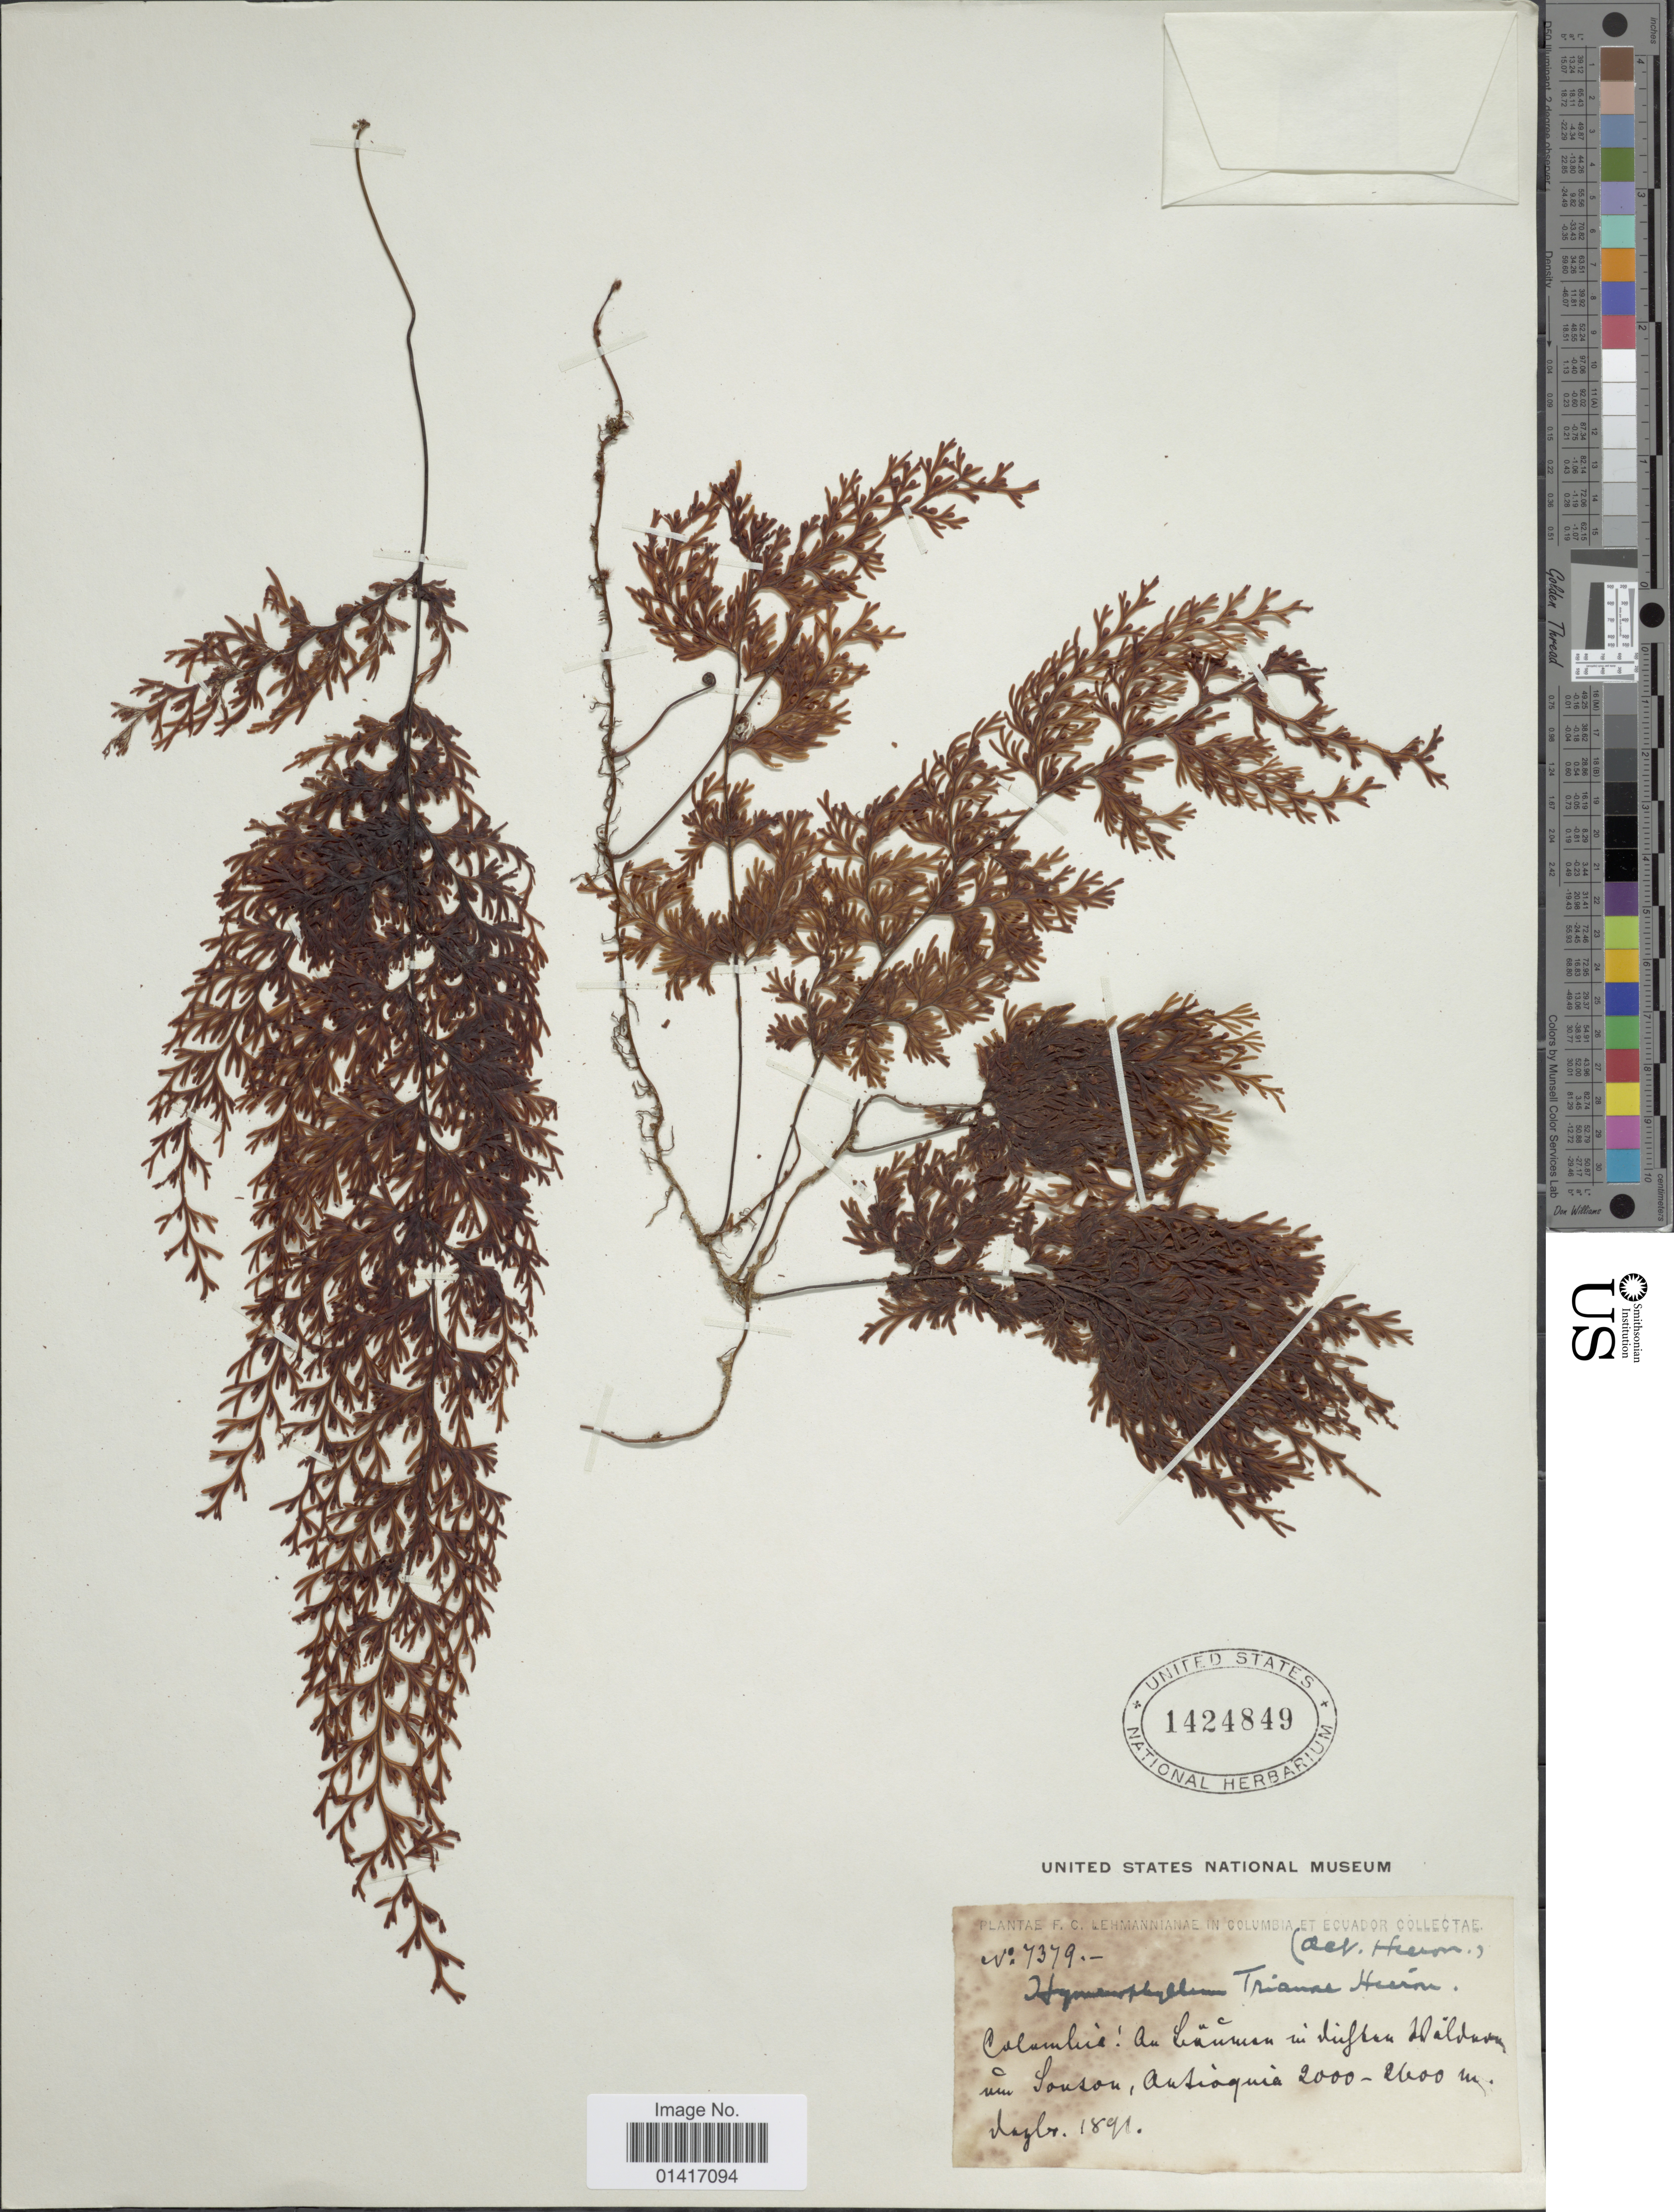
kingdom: Plantae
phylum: Tracheophyta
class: Polypodiopsida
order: Hymenophyllales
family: Hymenophyllaceae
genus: Hymenophyllum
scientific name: Hymenophyllum trianae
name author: (Hieron.)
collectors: F. C. Lehmann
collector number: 7379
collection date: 1891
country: Colombia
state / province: Antioquia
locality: in Sonsón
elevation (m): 2000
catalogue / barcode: US 1424849